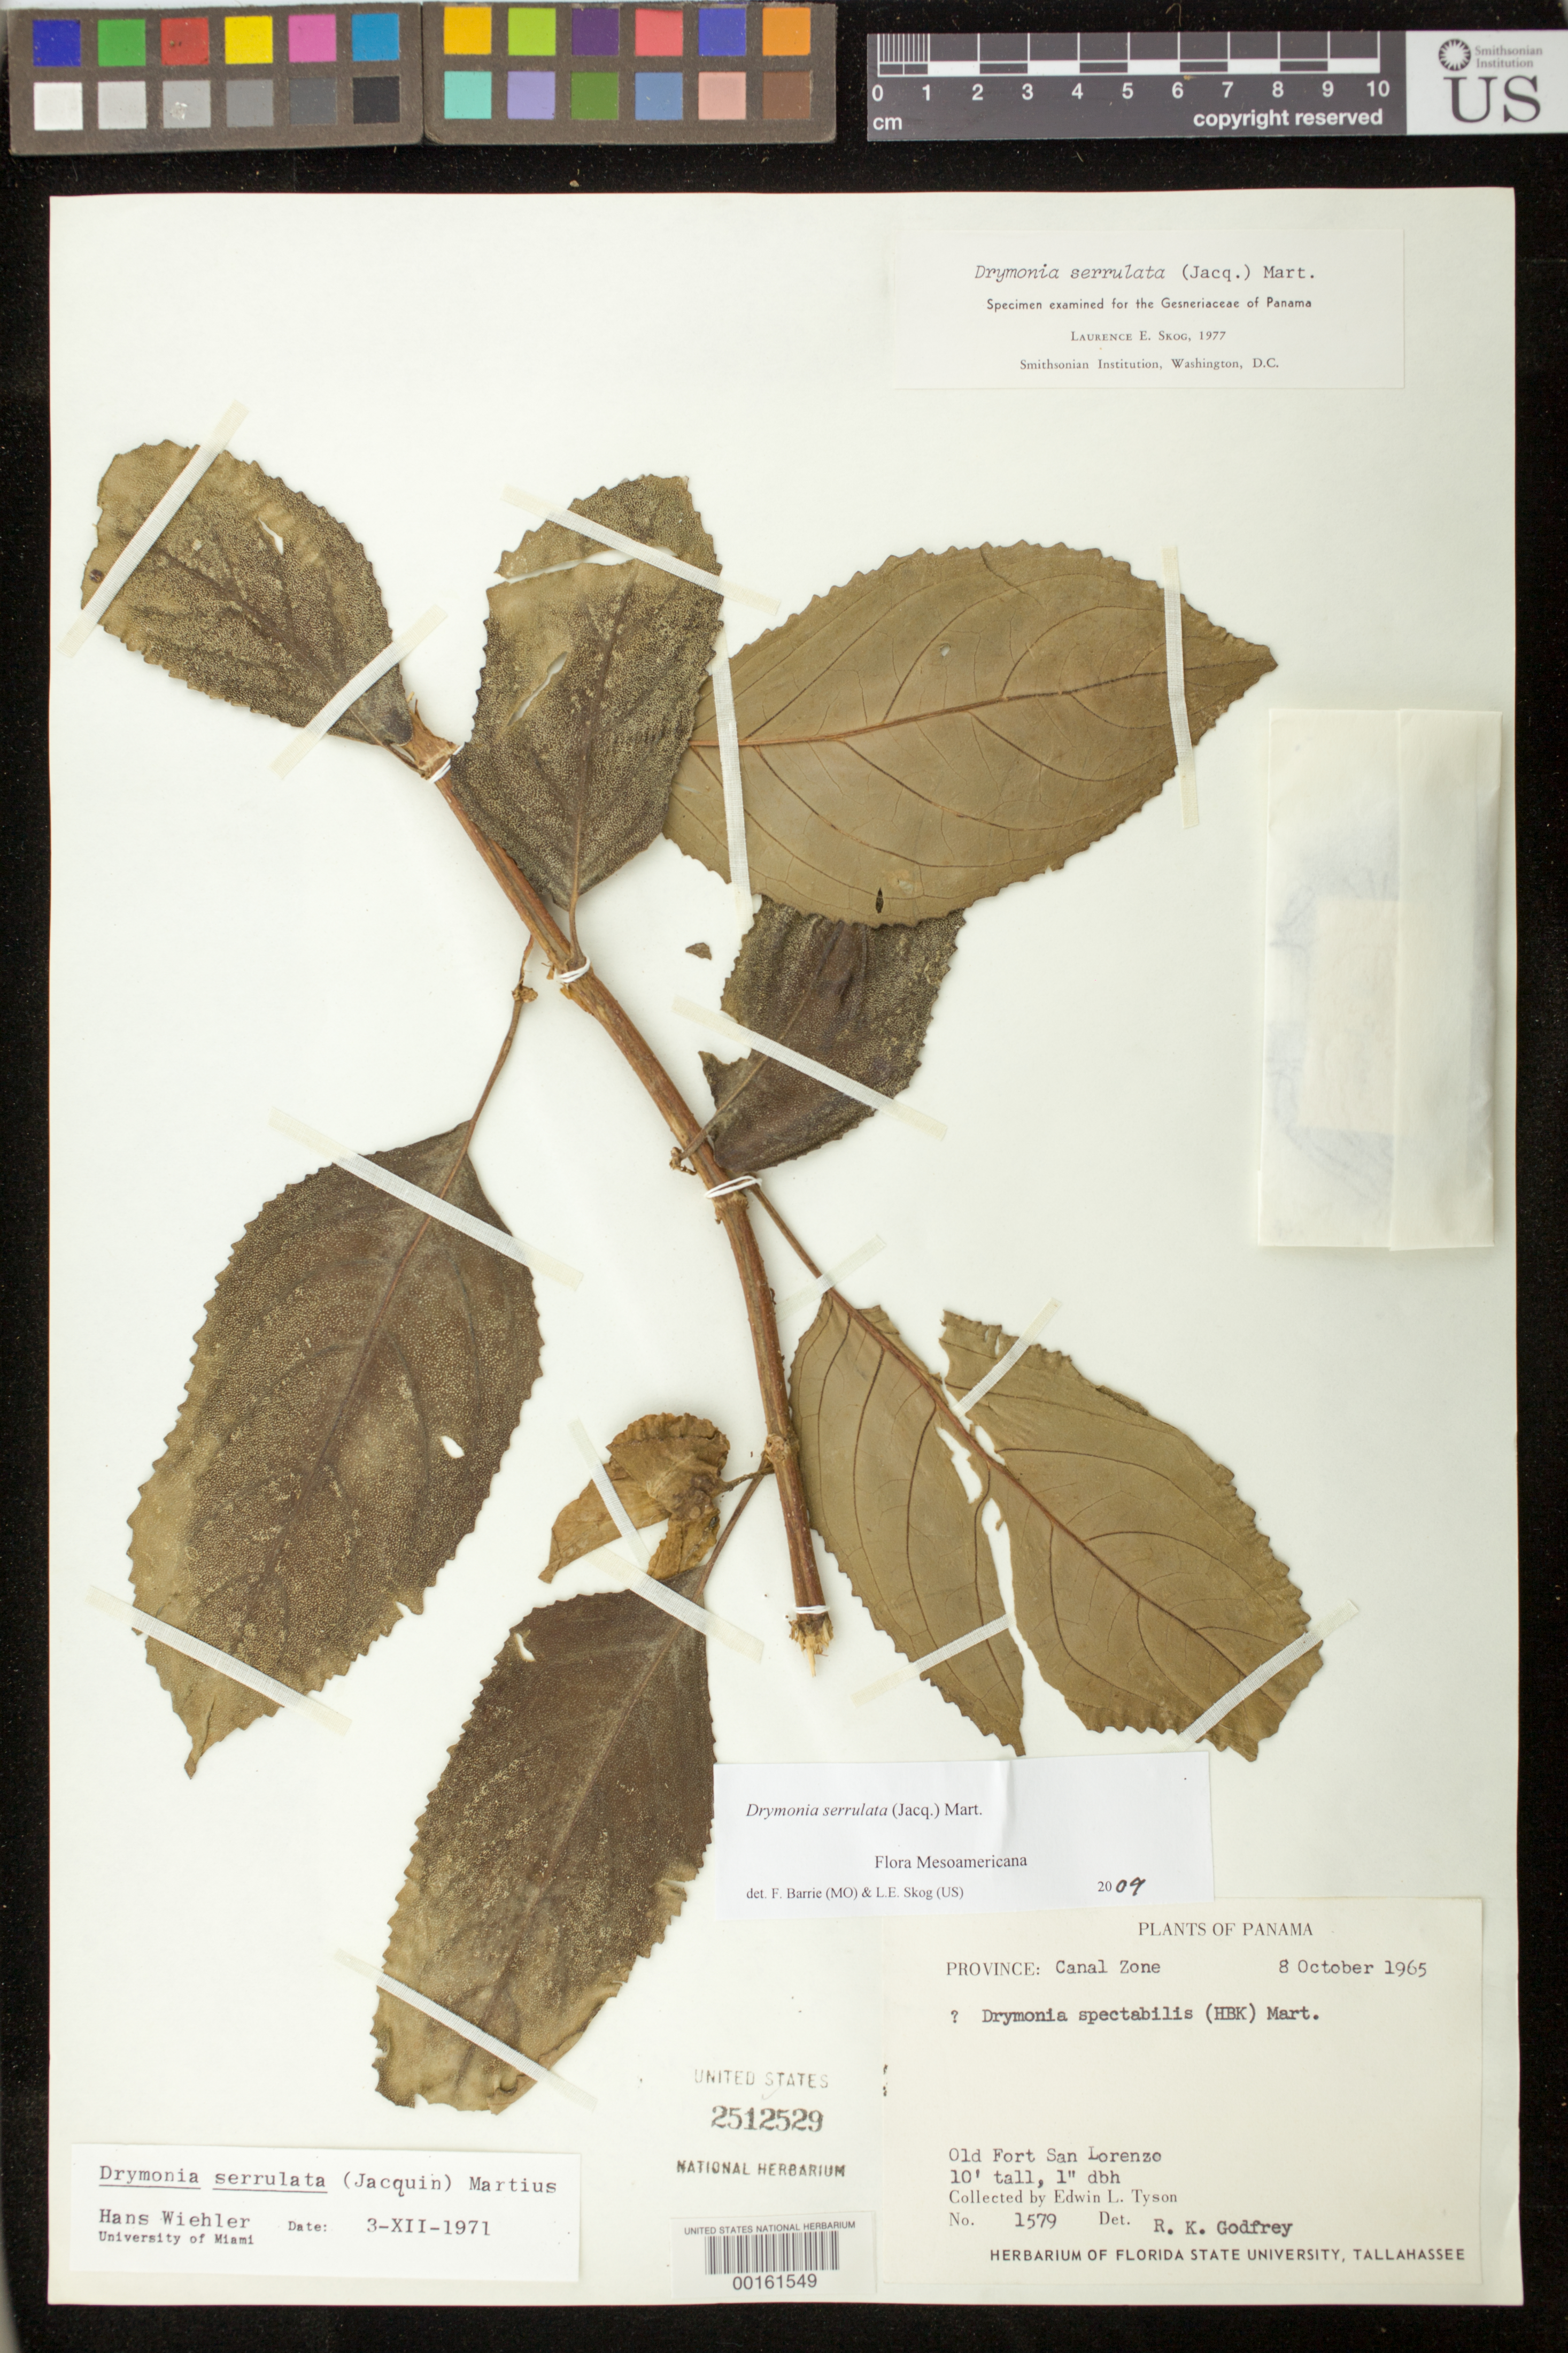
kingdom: Plantae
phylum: Tracheophyta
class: Magnoliopsida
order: Lamiales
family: Gesneriaceae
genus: Drymonia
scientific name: Drymonia serrulata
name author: (Jacq.) Mart.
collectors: E. L. Tyson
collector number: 1579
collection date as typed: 08 Oct 1965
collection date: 1965-10-08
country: Panama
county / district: Canal Zone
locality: Old Fort San Lorenzo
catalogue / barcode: US 2512529